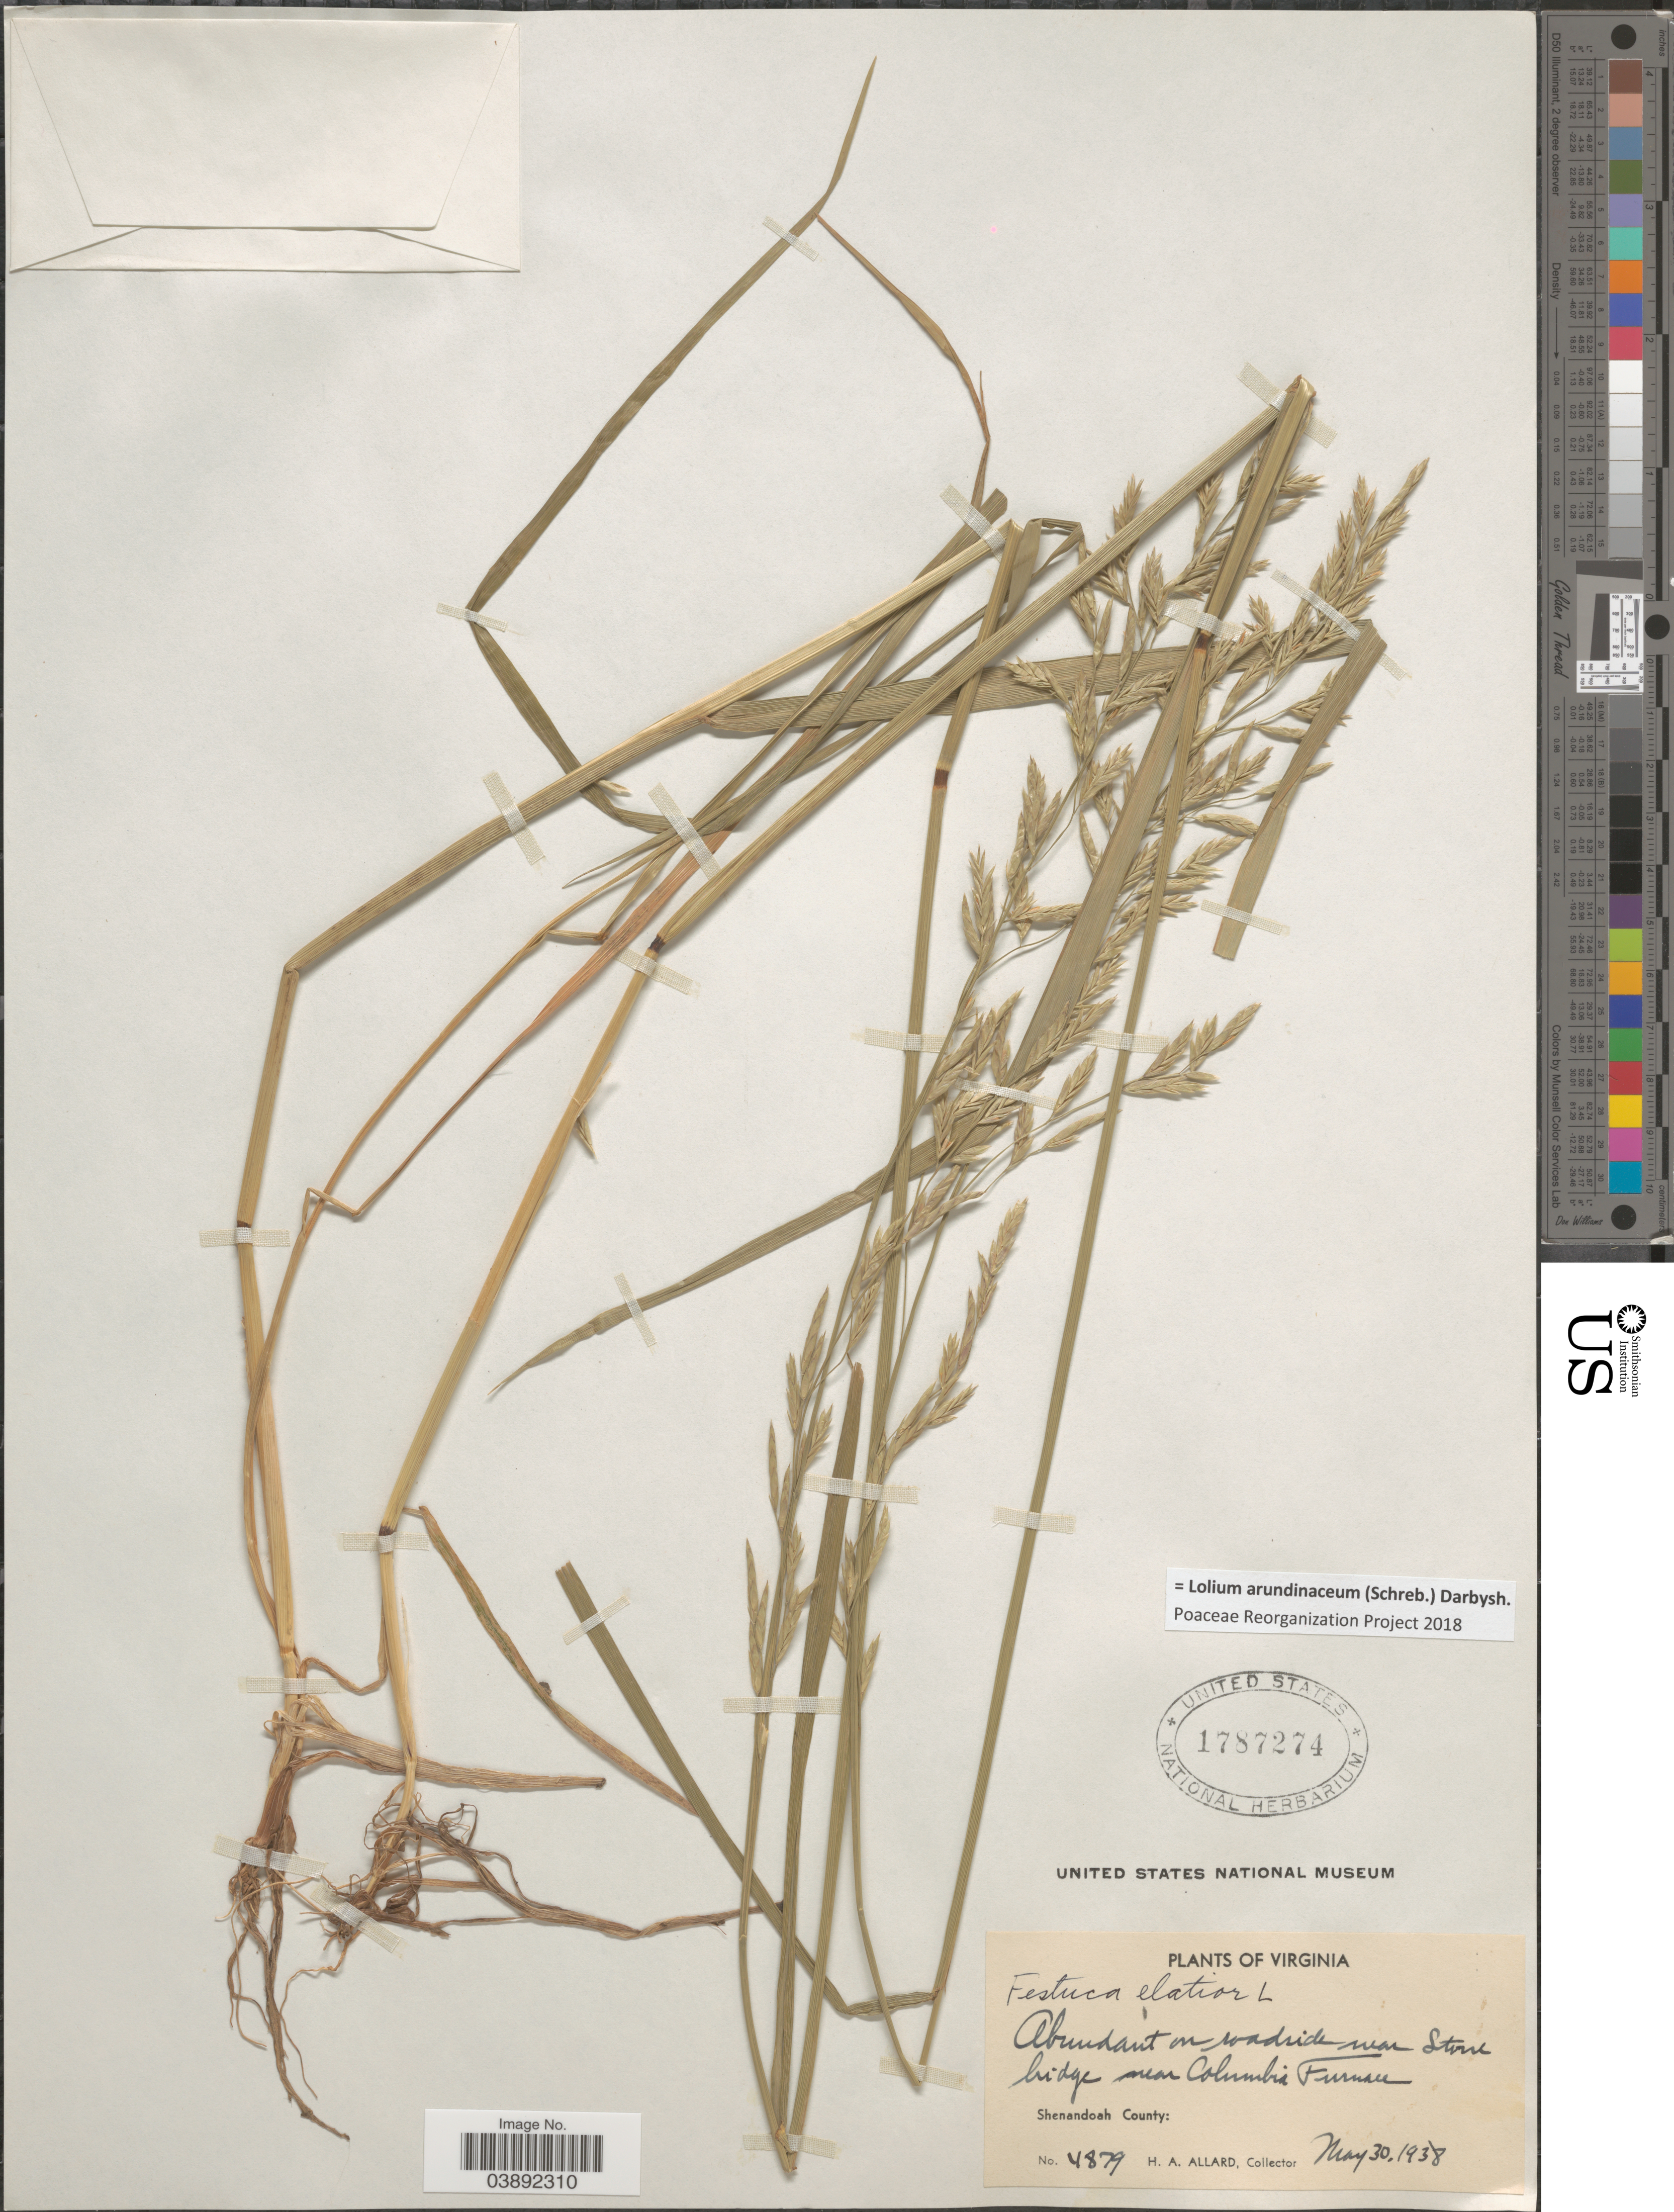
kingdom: Plantae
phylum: Tracheophyta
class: Liliopsida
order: Poales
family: Poaceae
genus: Lolium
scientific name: Lolium arundinaceum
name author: (Schreb.) Darbysh.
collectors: H. A. Allard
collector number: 4879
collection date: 1938-05-30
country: United States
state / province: Virginia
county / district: Shenandoah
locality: On roadside near Stone bridge near Columbia Furnace. Shenandoah County.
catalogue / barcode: US 1787274